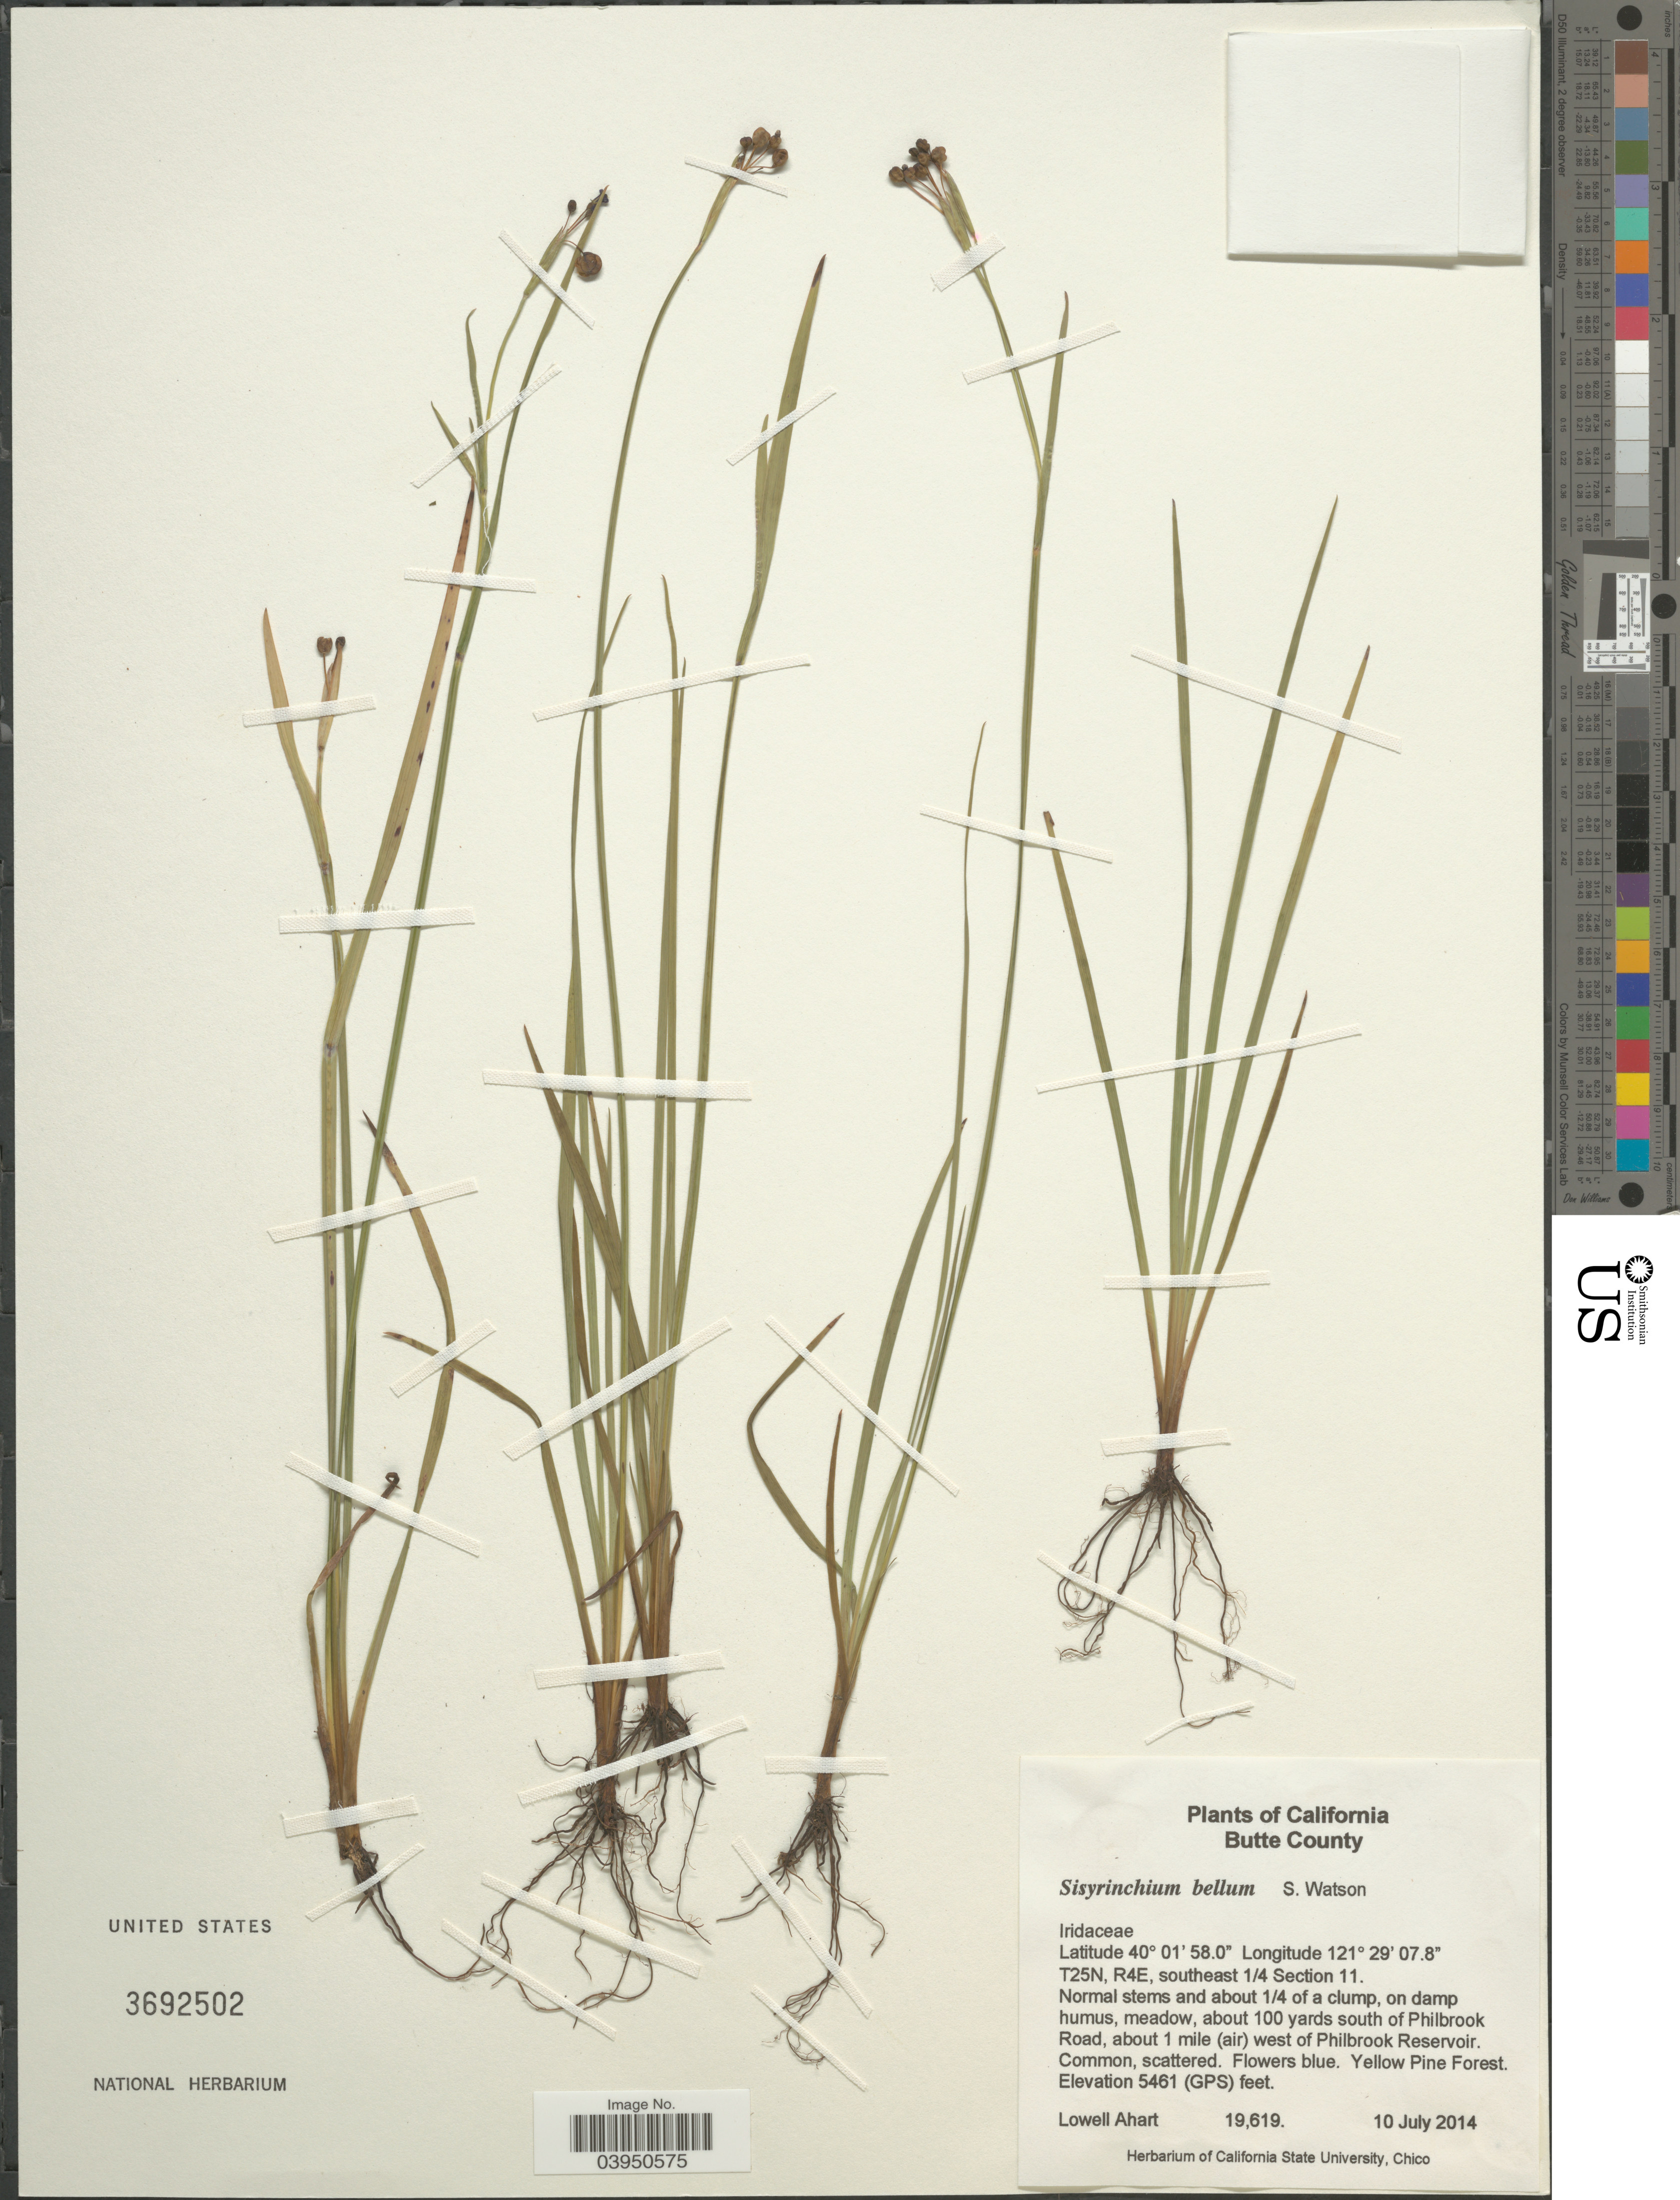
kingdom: Plantae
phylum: Tracheophyta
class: Liliopsida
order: Asparagales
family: Iridaceae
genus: Sisyrinchium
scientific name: Sisyrinchium bellum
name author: S. Watson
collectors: L. Ahart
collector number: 19619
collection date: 2014-07-10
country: United States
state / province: California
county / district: Butte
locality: Butte County. T25N, R4E, southeast ¼ Section 11. About 100 yards south of Philbrook Road, about 1 mile (air) west of Philbrook Reservoir.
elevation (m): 1665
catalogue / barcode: US 3692502